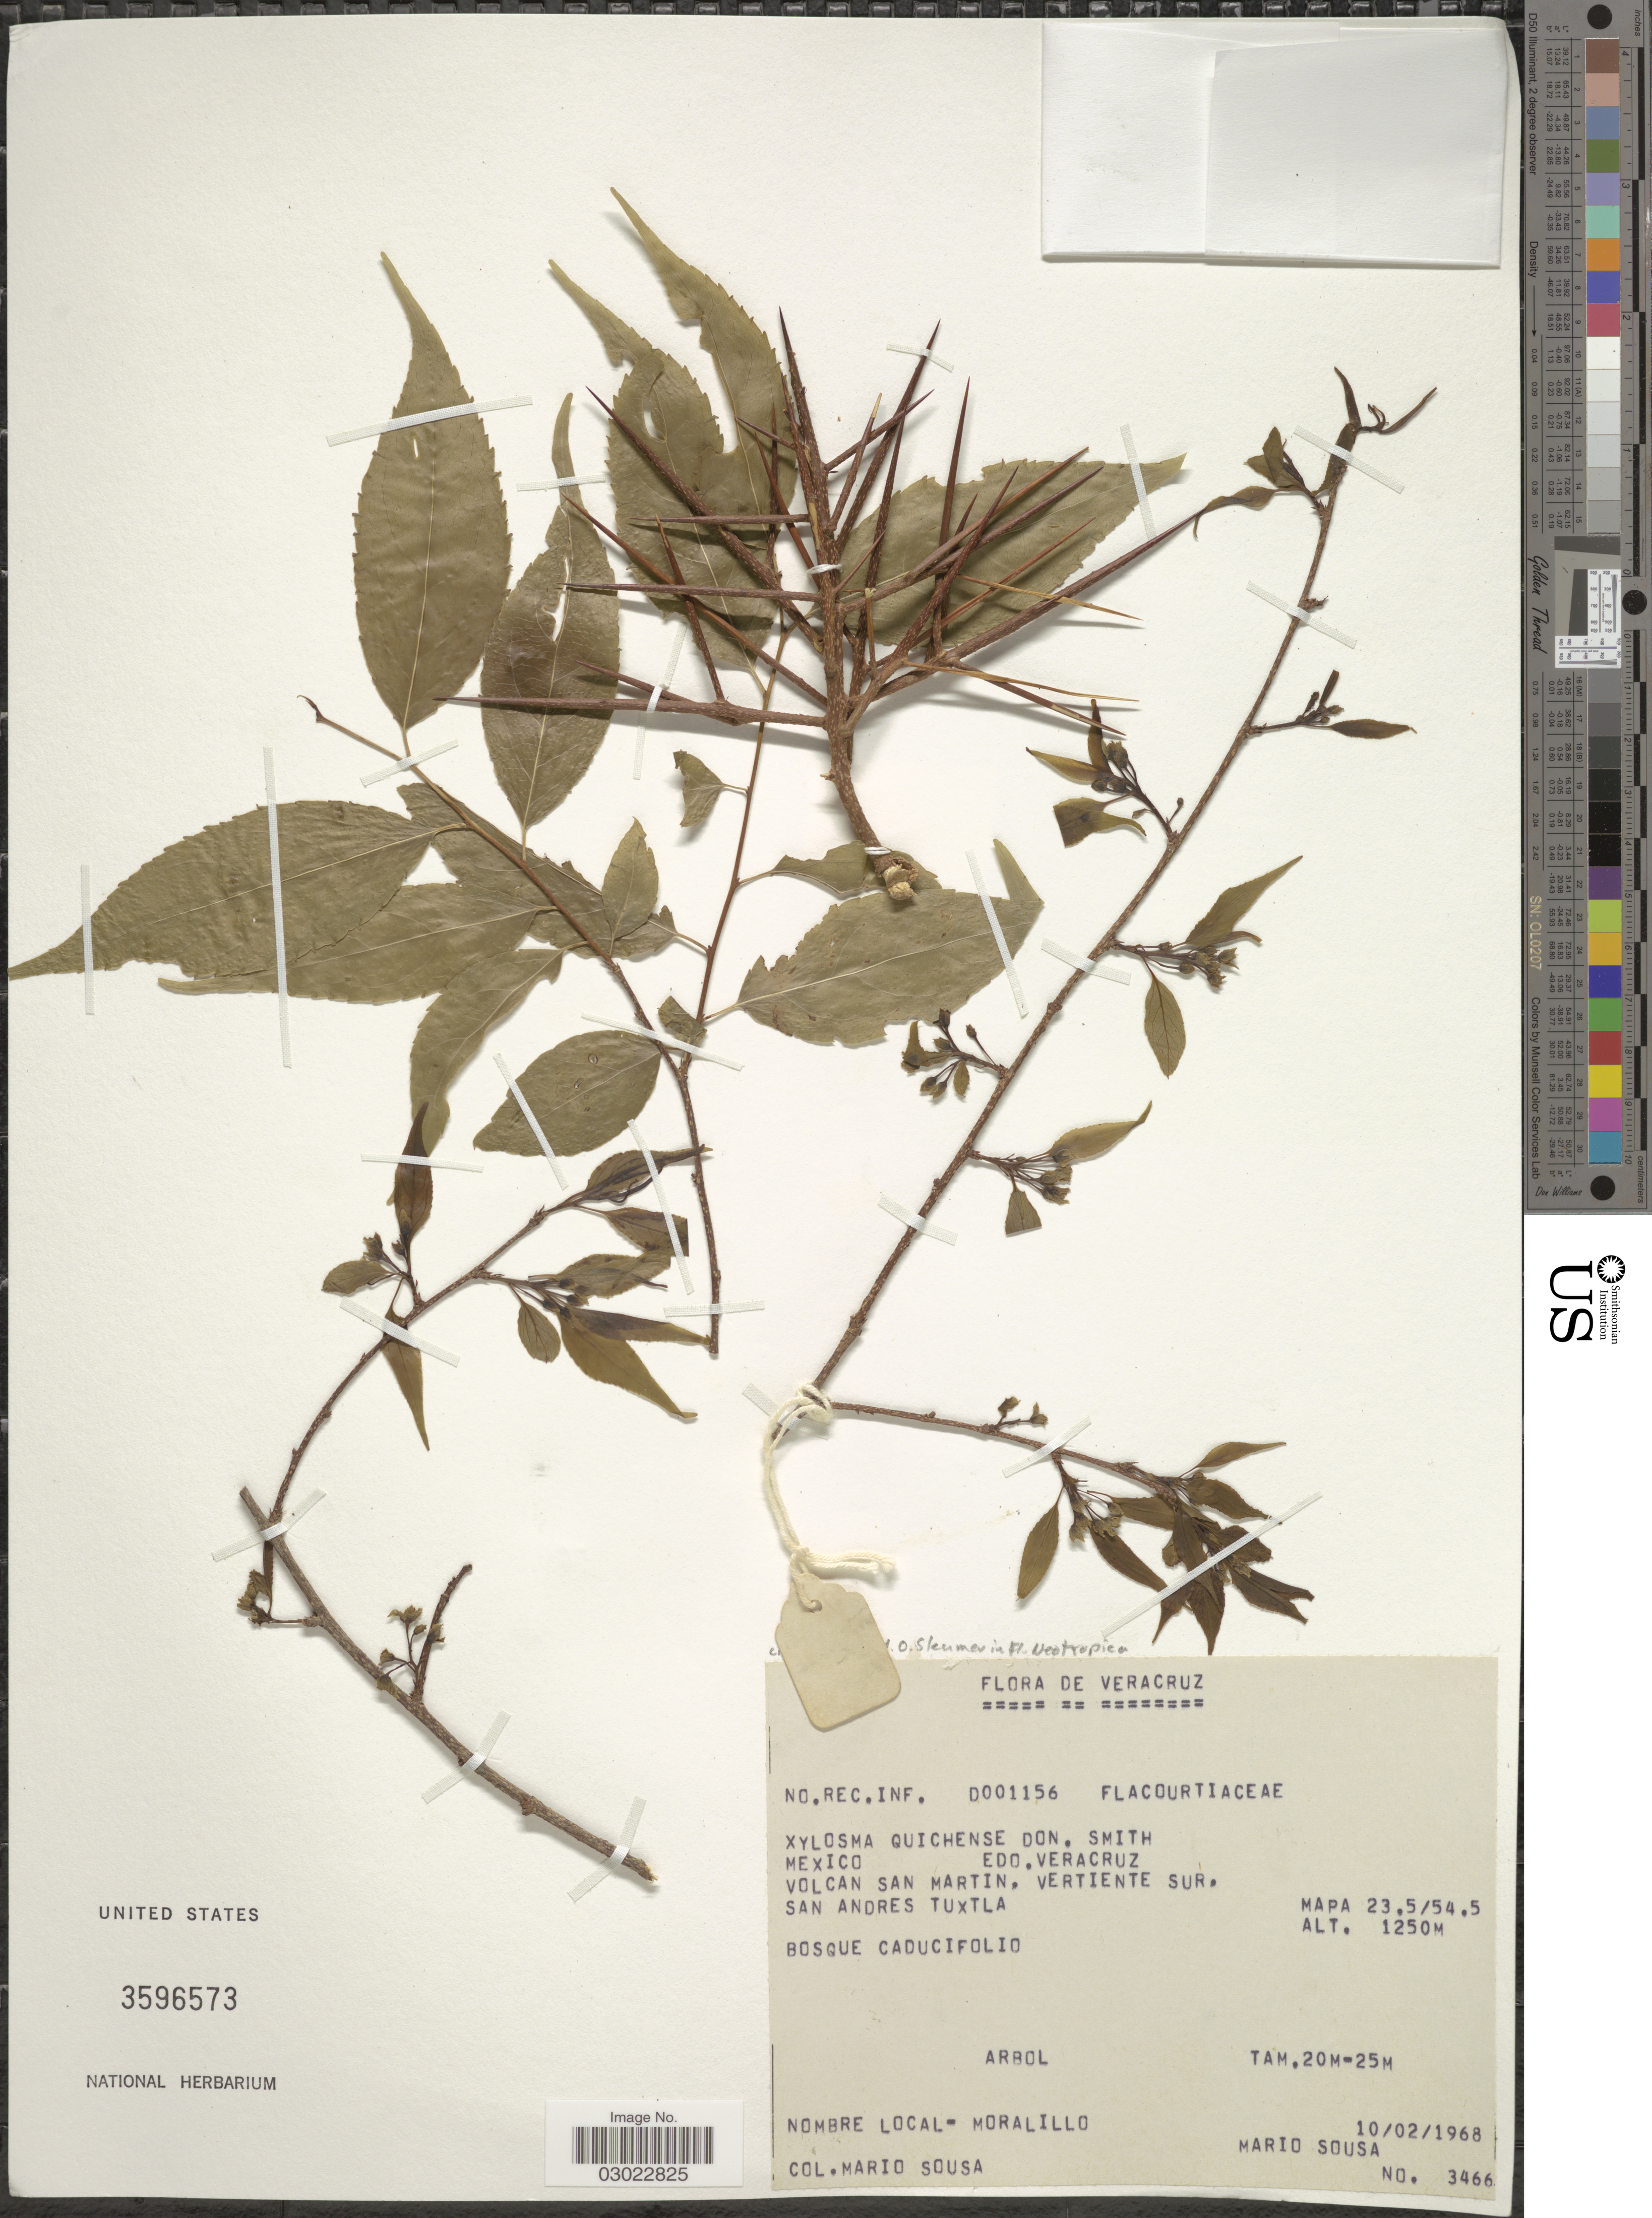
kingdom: Plantae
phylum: Tracheophyta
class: Magnoliopsida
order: Malpighiales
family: Salicaceae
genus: Xylosma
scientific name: Xylosma quichensis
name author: Donn. Sm.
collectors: M. Sousa S.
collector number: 3466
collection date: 1968-02-10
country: Mexico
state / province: Veracruz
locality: Veracruz. Edo. Veracruz. Volcan San Martin, vertiente Sur. San Andres Tuxtla. Mapa 23.5/54.5.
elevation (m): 1250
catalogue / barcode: US 3596573